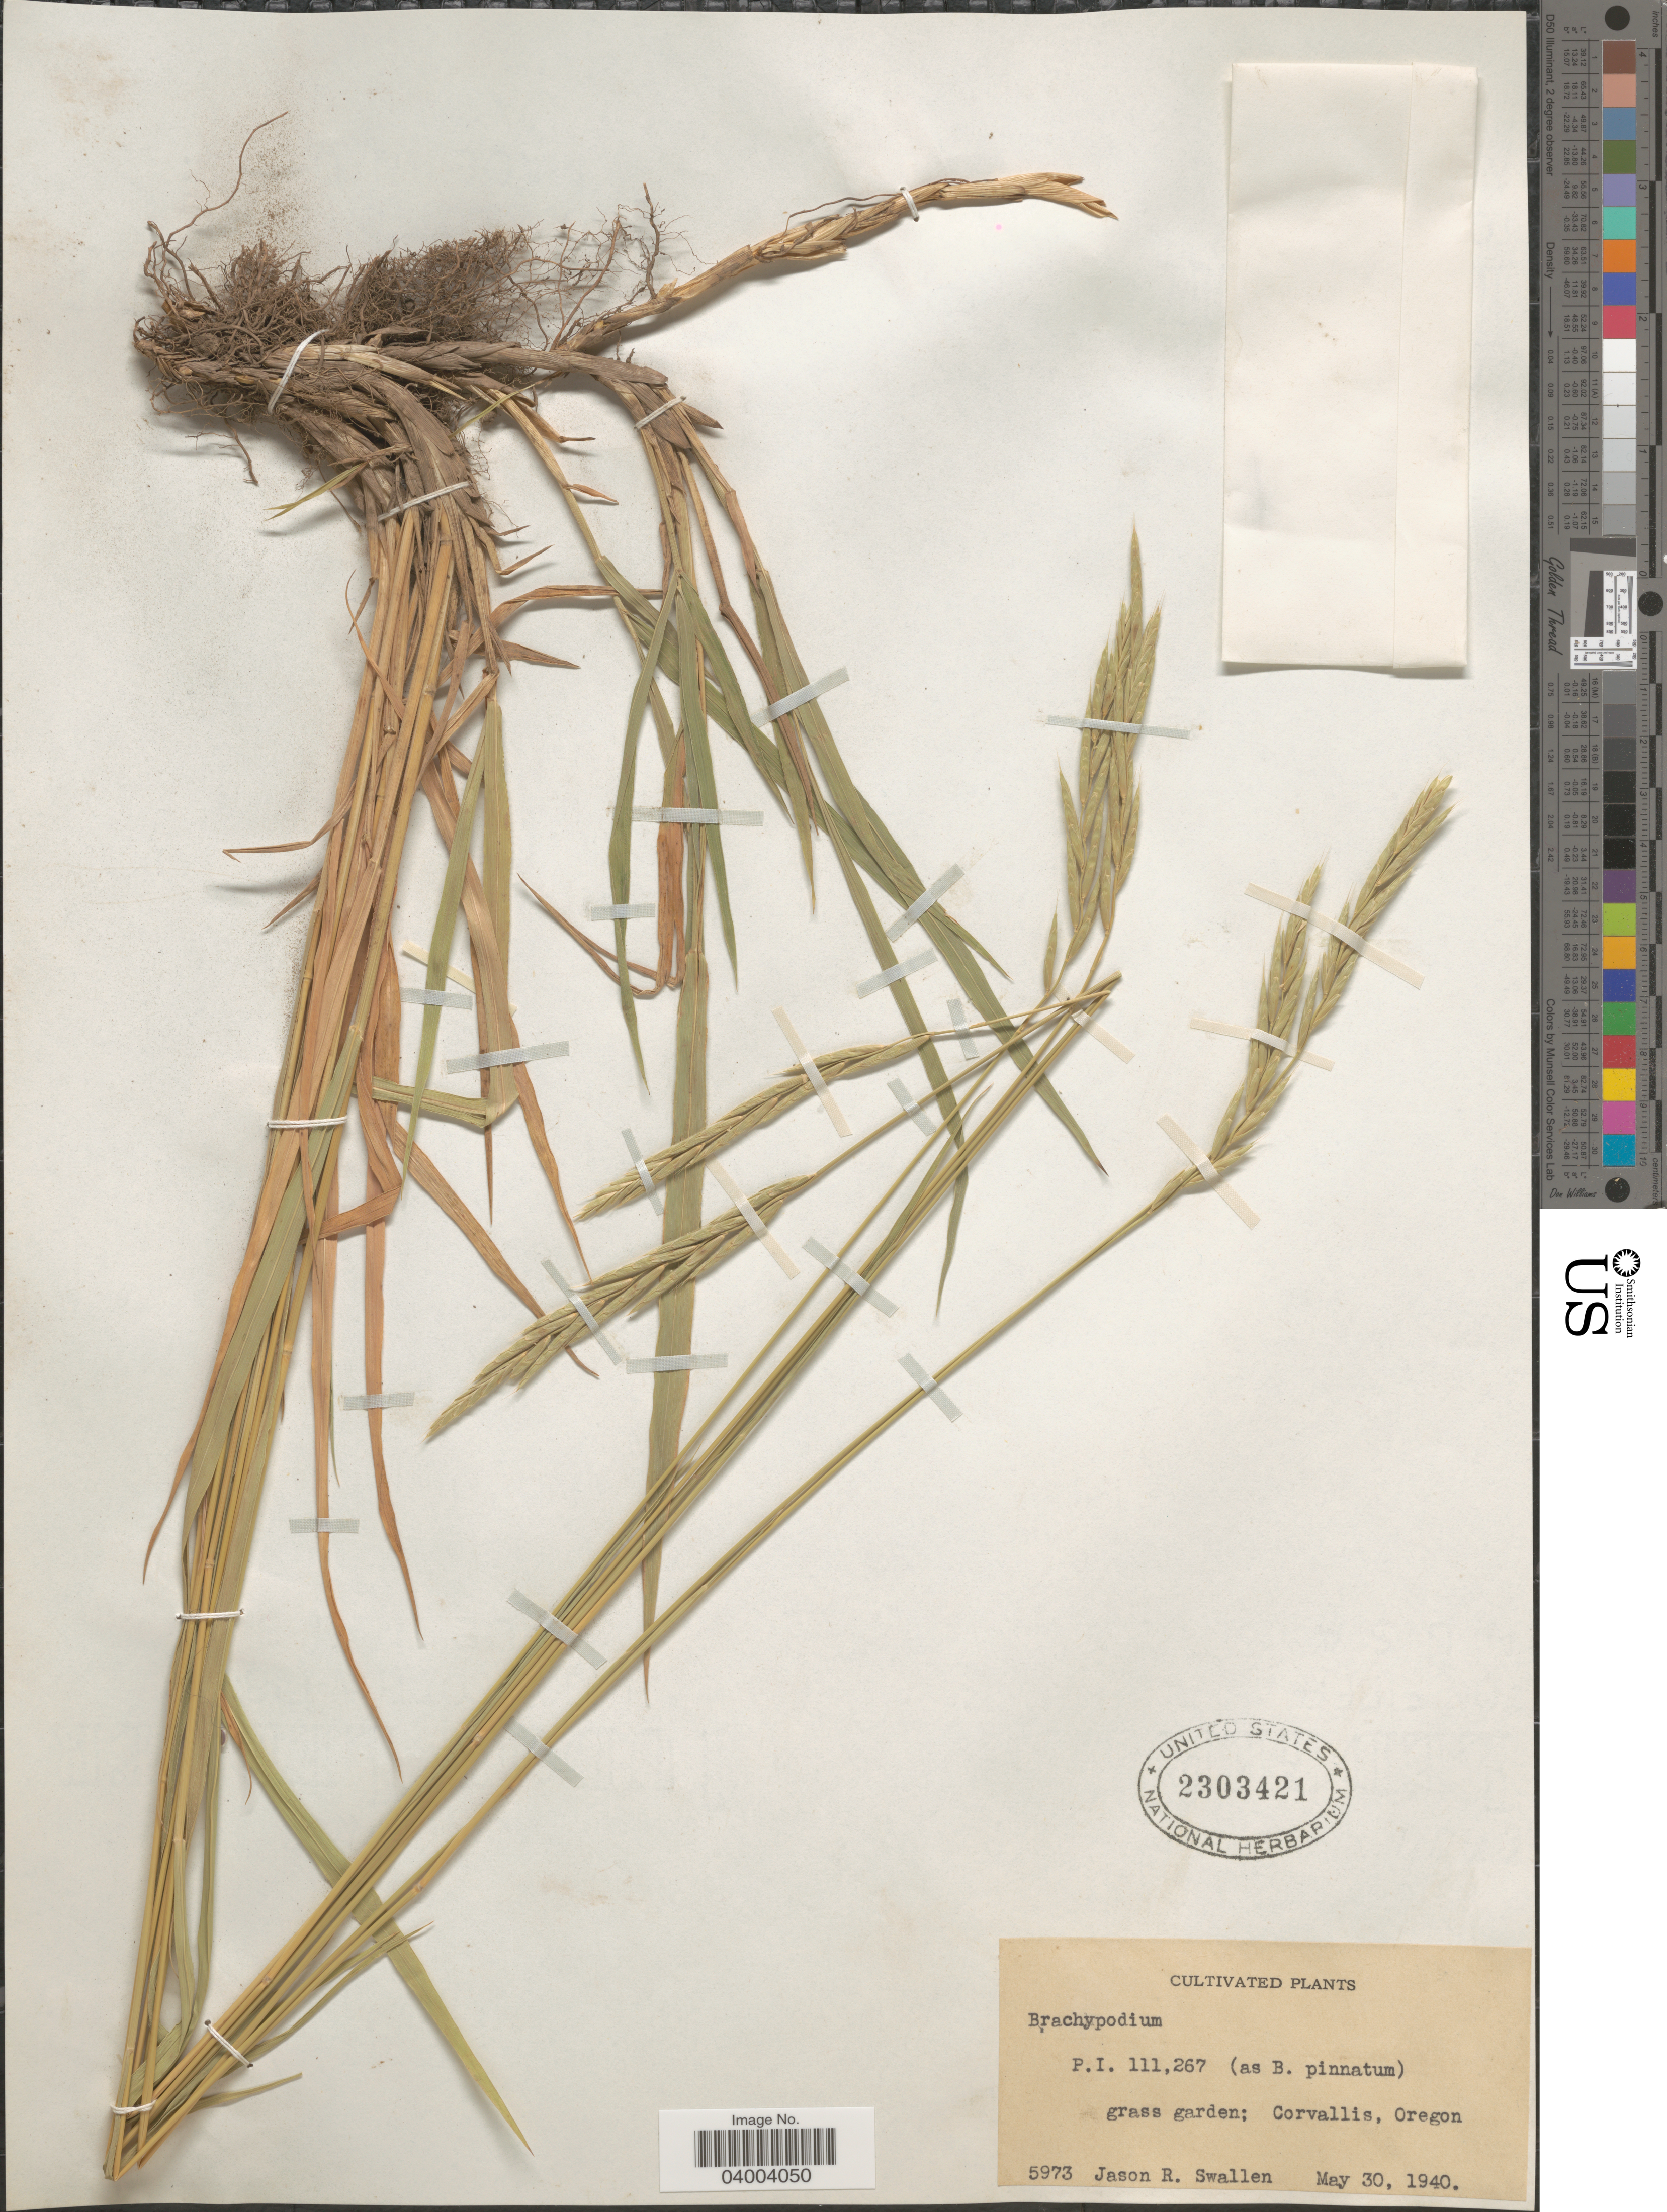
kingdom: Plantae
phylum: Tracheophyta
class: Liliopsida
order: Poales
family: Poaceae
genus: Brachypodium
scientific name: Brachypodium sp.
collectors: J. R. Swallen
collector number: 5973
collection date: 1940-05-30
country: United States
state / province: Oregon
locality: Corvallis.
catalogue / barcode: US 2303421